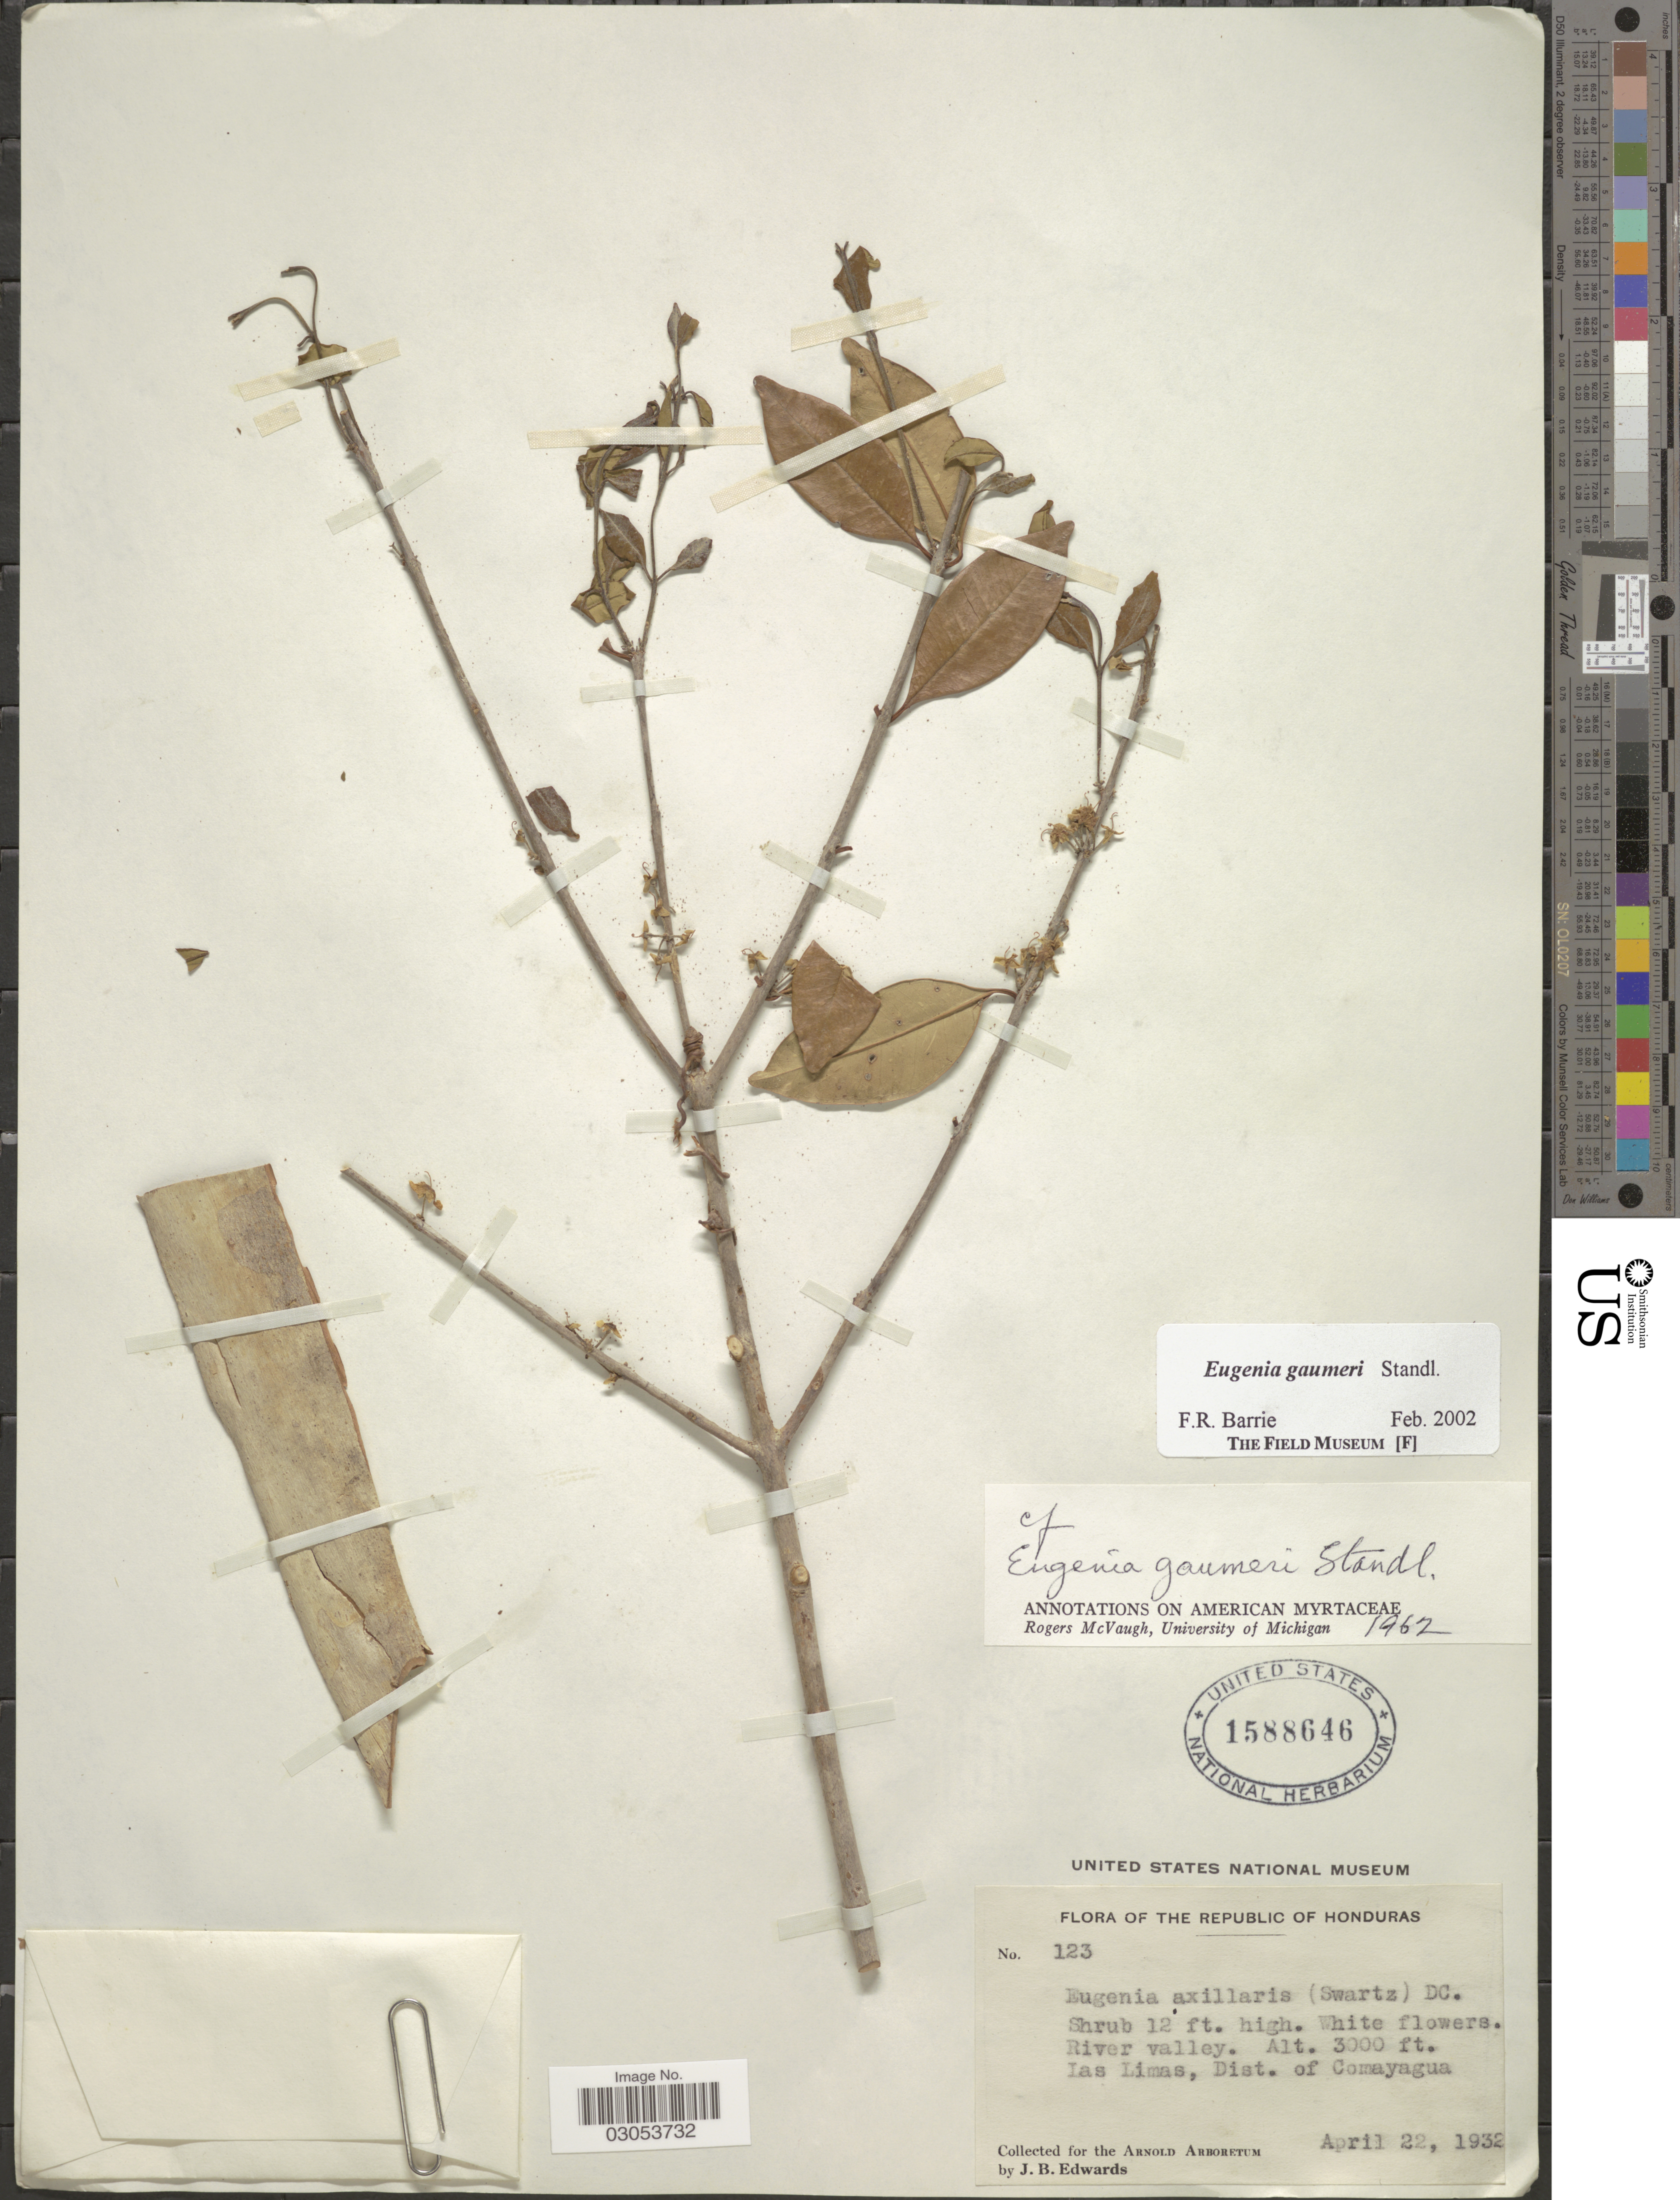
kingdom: Plantae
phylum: Tracheophyta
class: Magnoliopsida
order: Myrtales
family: Myrtaceae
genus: Eugenia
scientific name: Eugenia gaumeri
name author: Standl.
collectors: J. B. Edwards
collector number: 123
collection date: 1932-04-22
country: Honduras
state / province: Comayagua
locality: The Republic of Honduras. River valley. Las Limas, Dist. of Comayagua.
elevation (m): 914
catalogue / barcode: US 1588646